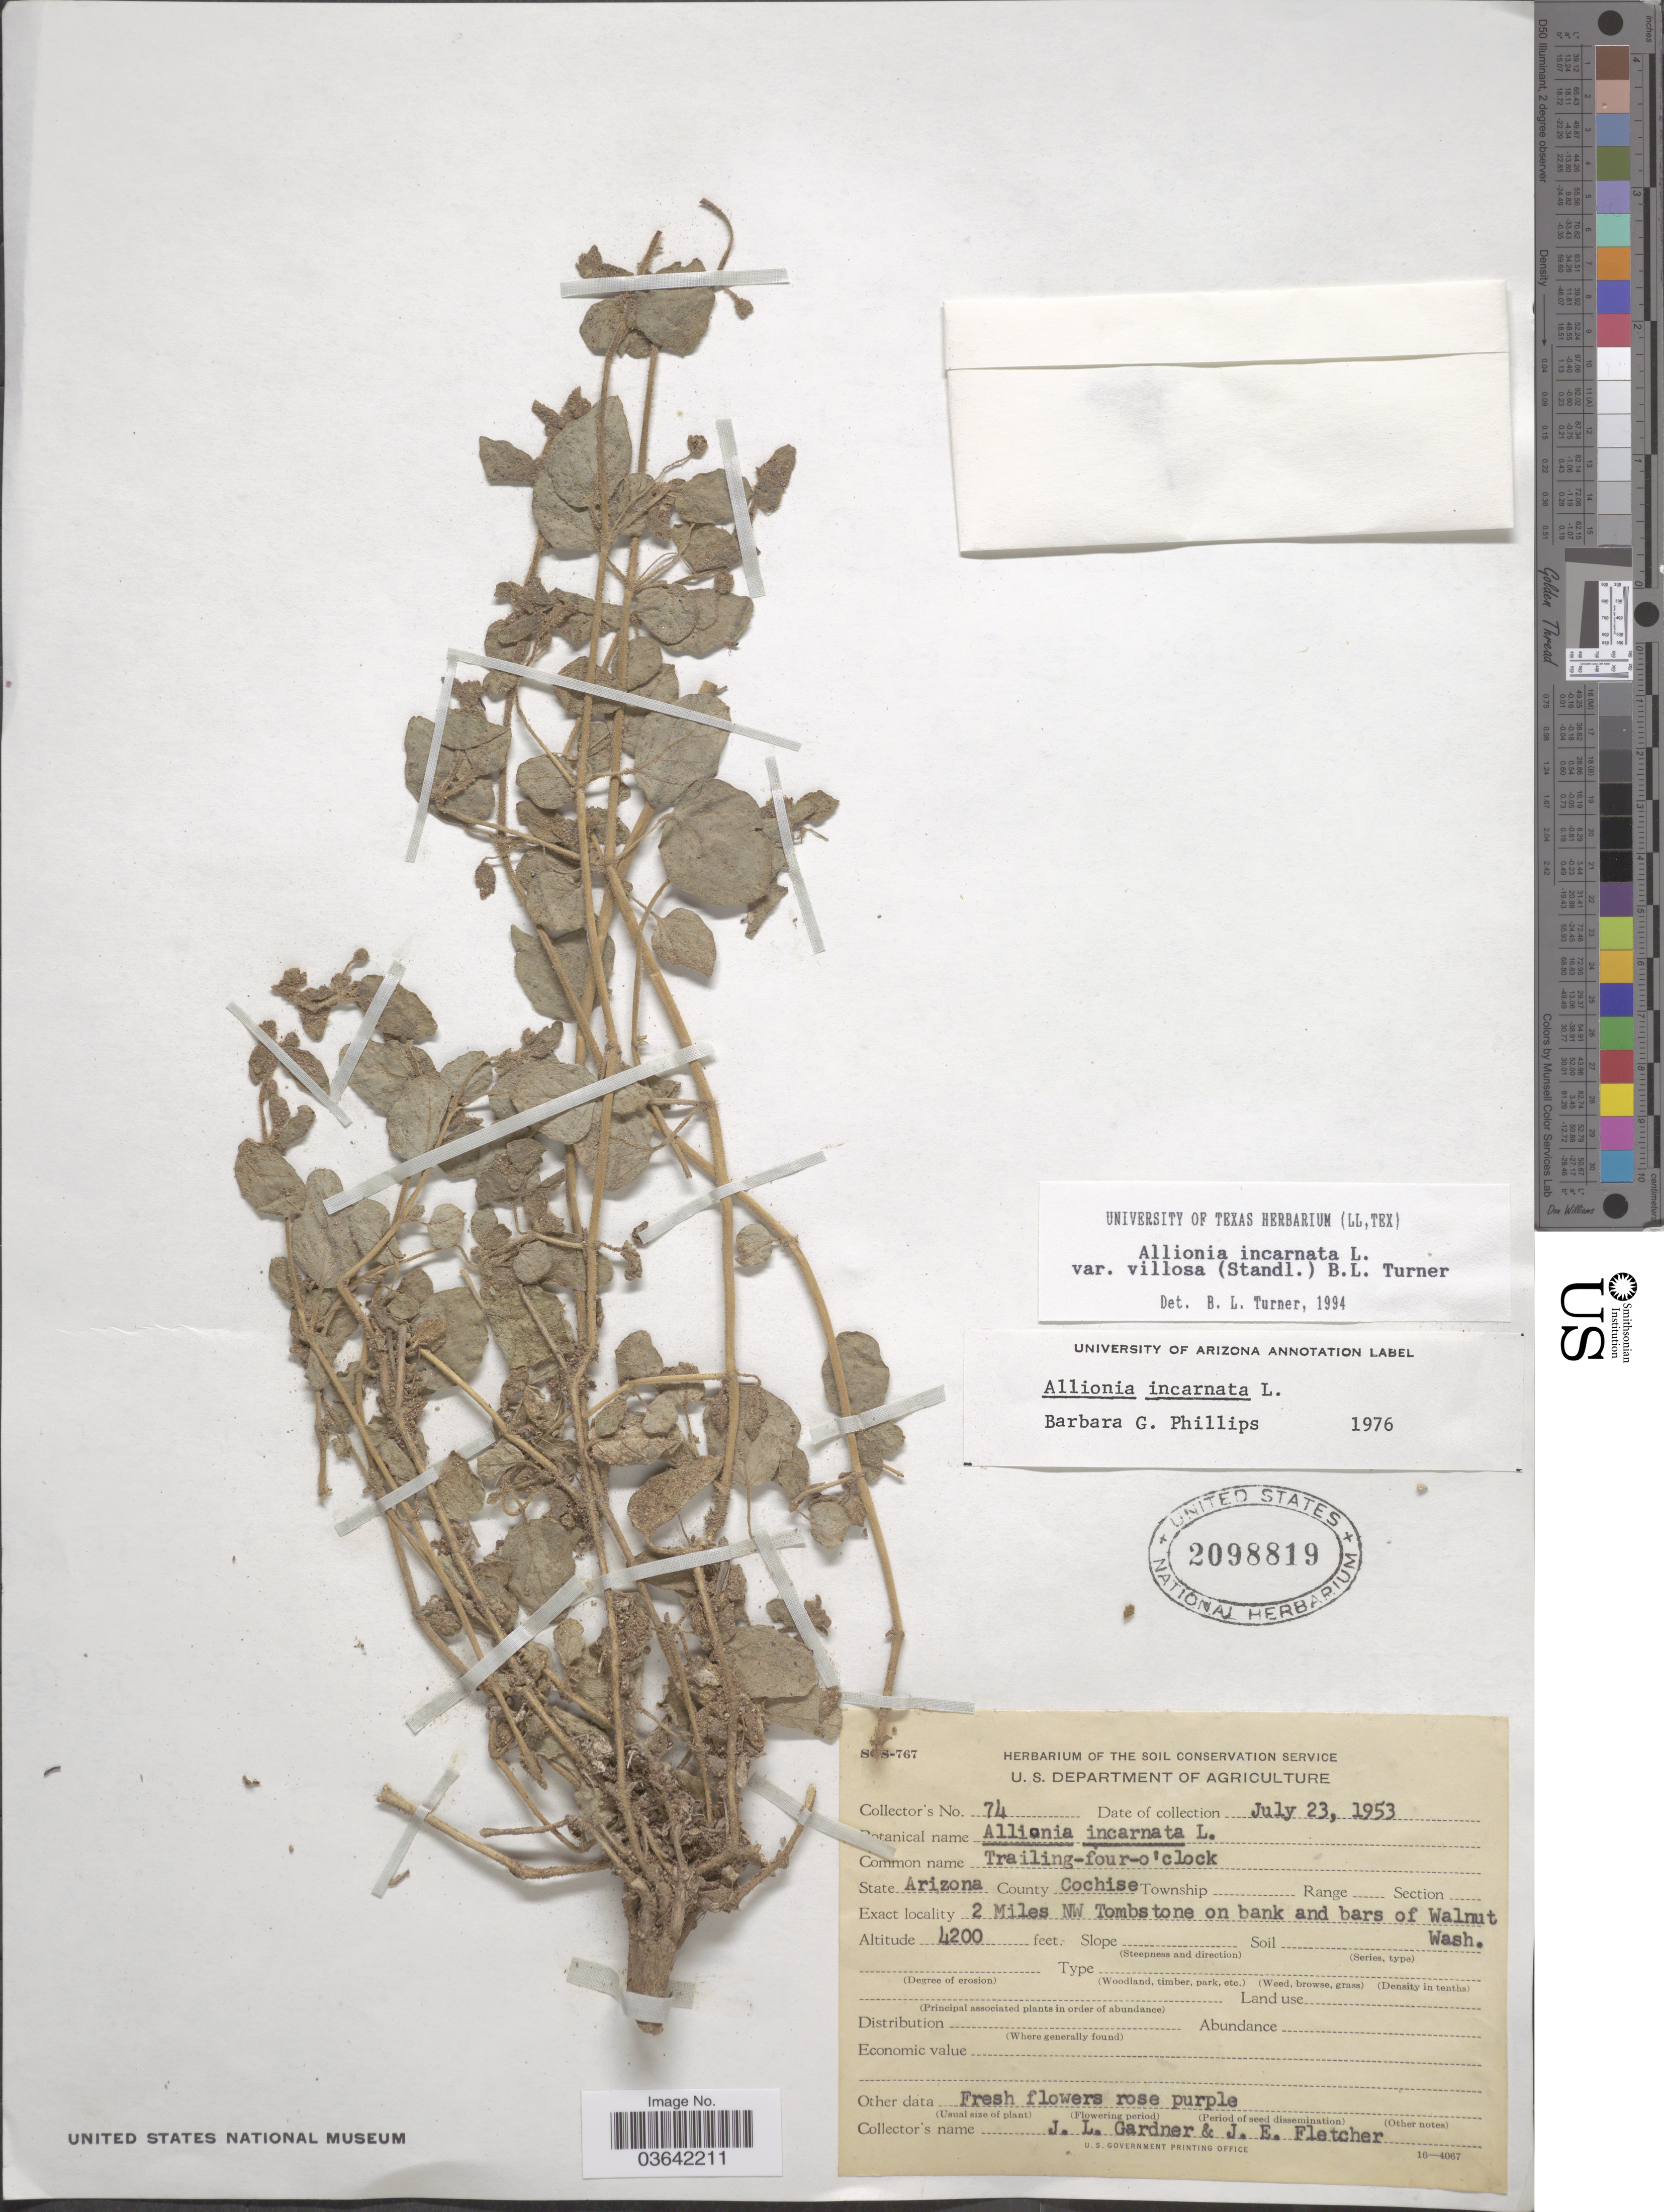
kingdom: Plantae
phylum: Tracheophyta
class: Magnoliopsida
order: Caryophyllales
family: Nyctaginaceae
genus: Allionia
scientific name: Allionia incarnata var. villosa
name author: (Standl.) B.L. Turner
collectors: J. L. Gardner & J. Fletcher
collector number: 74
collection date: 1953-07-23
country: United States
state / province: Arizona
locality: County Cochise. 2 Miles NW Tombstone on bank and bars of Walnut Wash.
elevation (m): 1280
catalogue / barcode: US 2098819